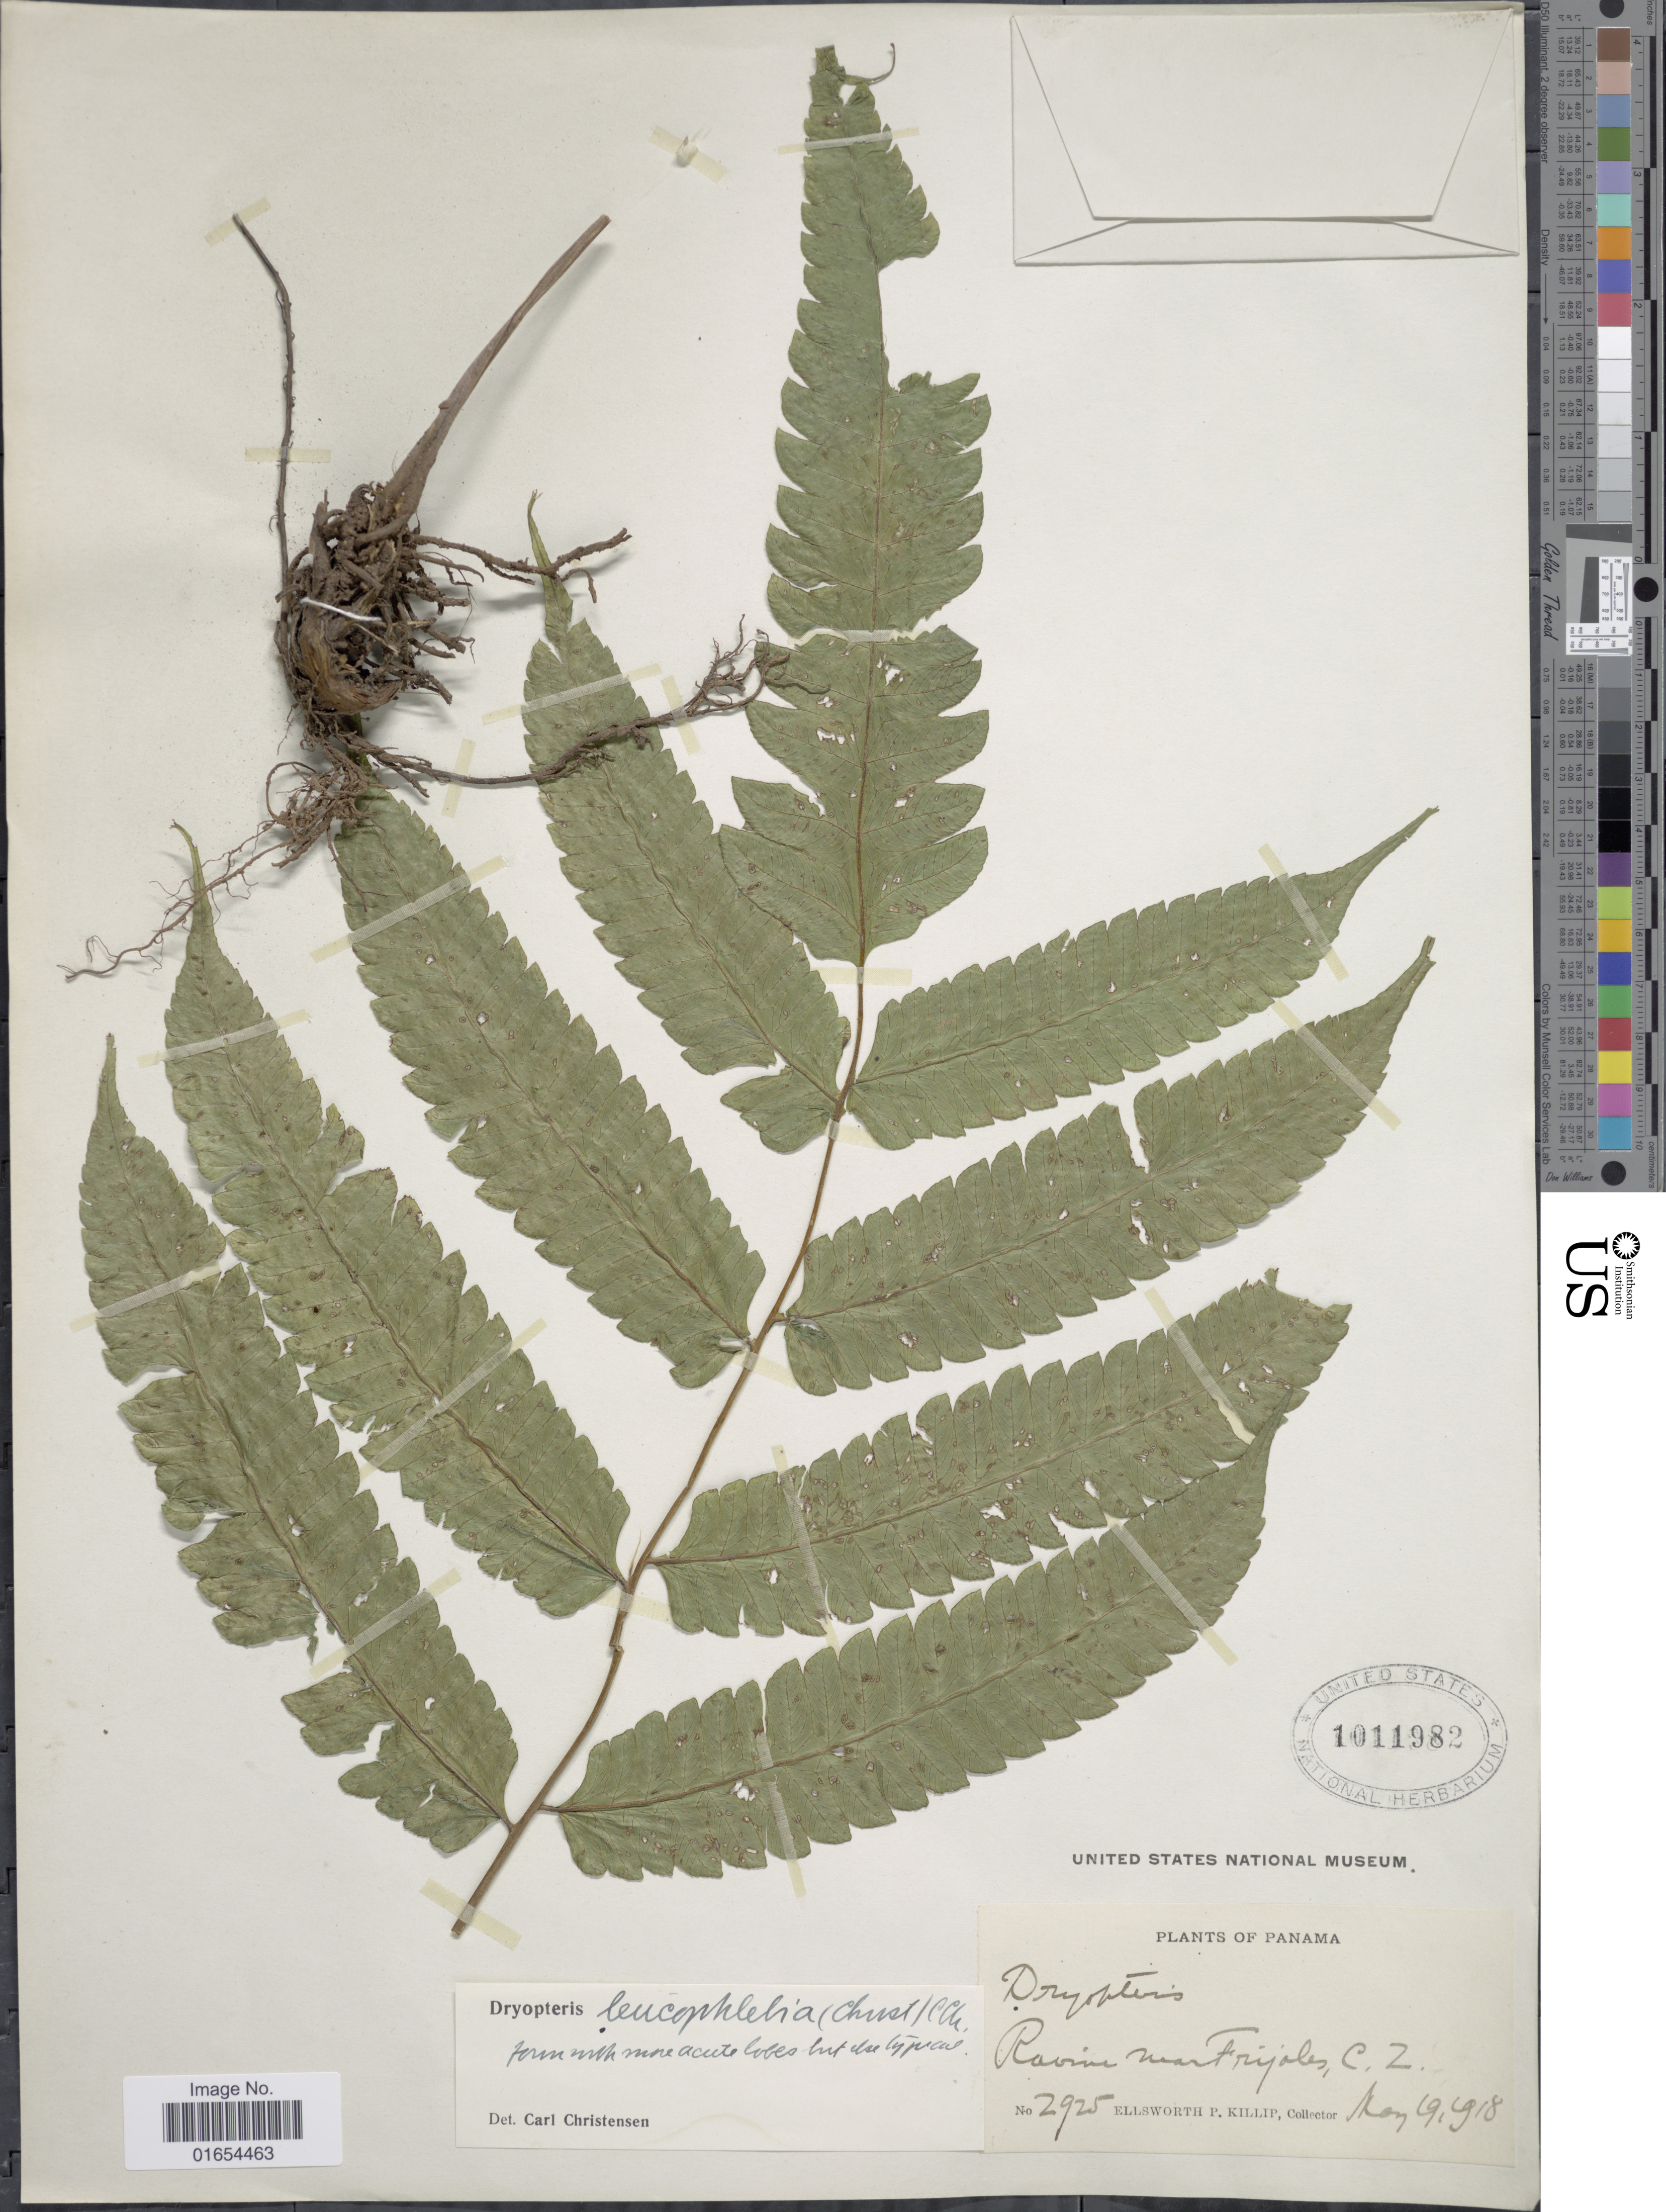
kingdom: Plantae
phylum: Tracheophyta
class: Polypodiopsida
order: Polypodiales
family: Thelypteridaceae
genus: Goniopteris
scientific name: Goniopteris urbanii comb. ined.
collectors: E. P. Killip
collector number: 2925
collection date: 1918-05-19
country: Panama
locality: Ravine near Frijoles, C. Z.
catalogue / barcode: US 1011982